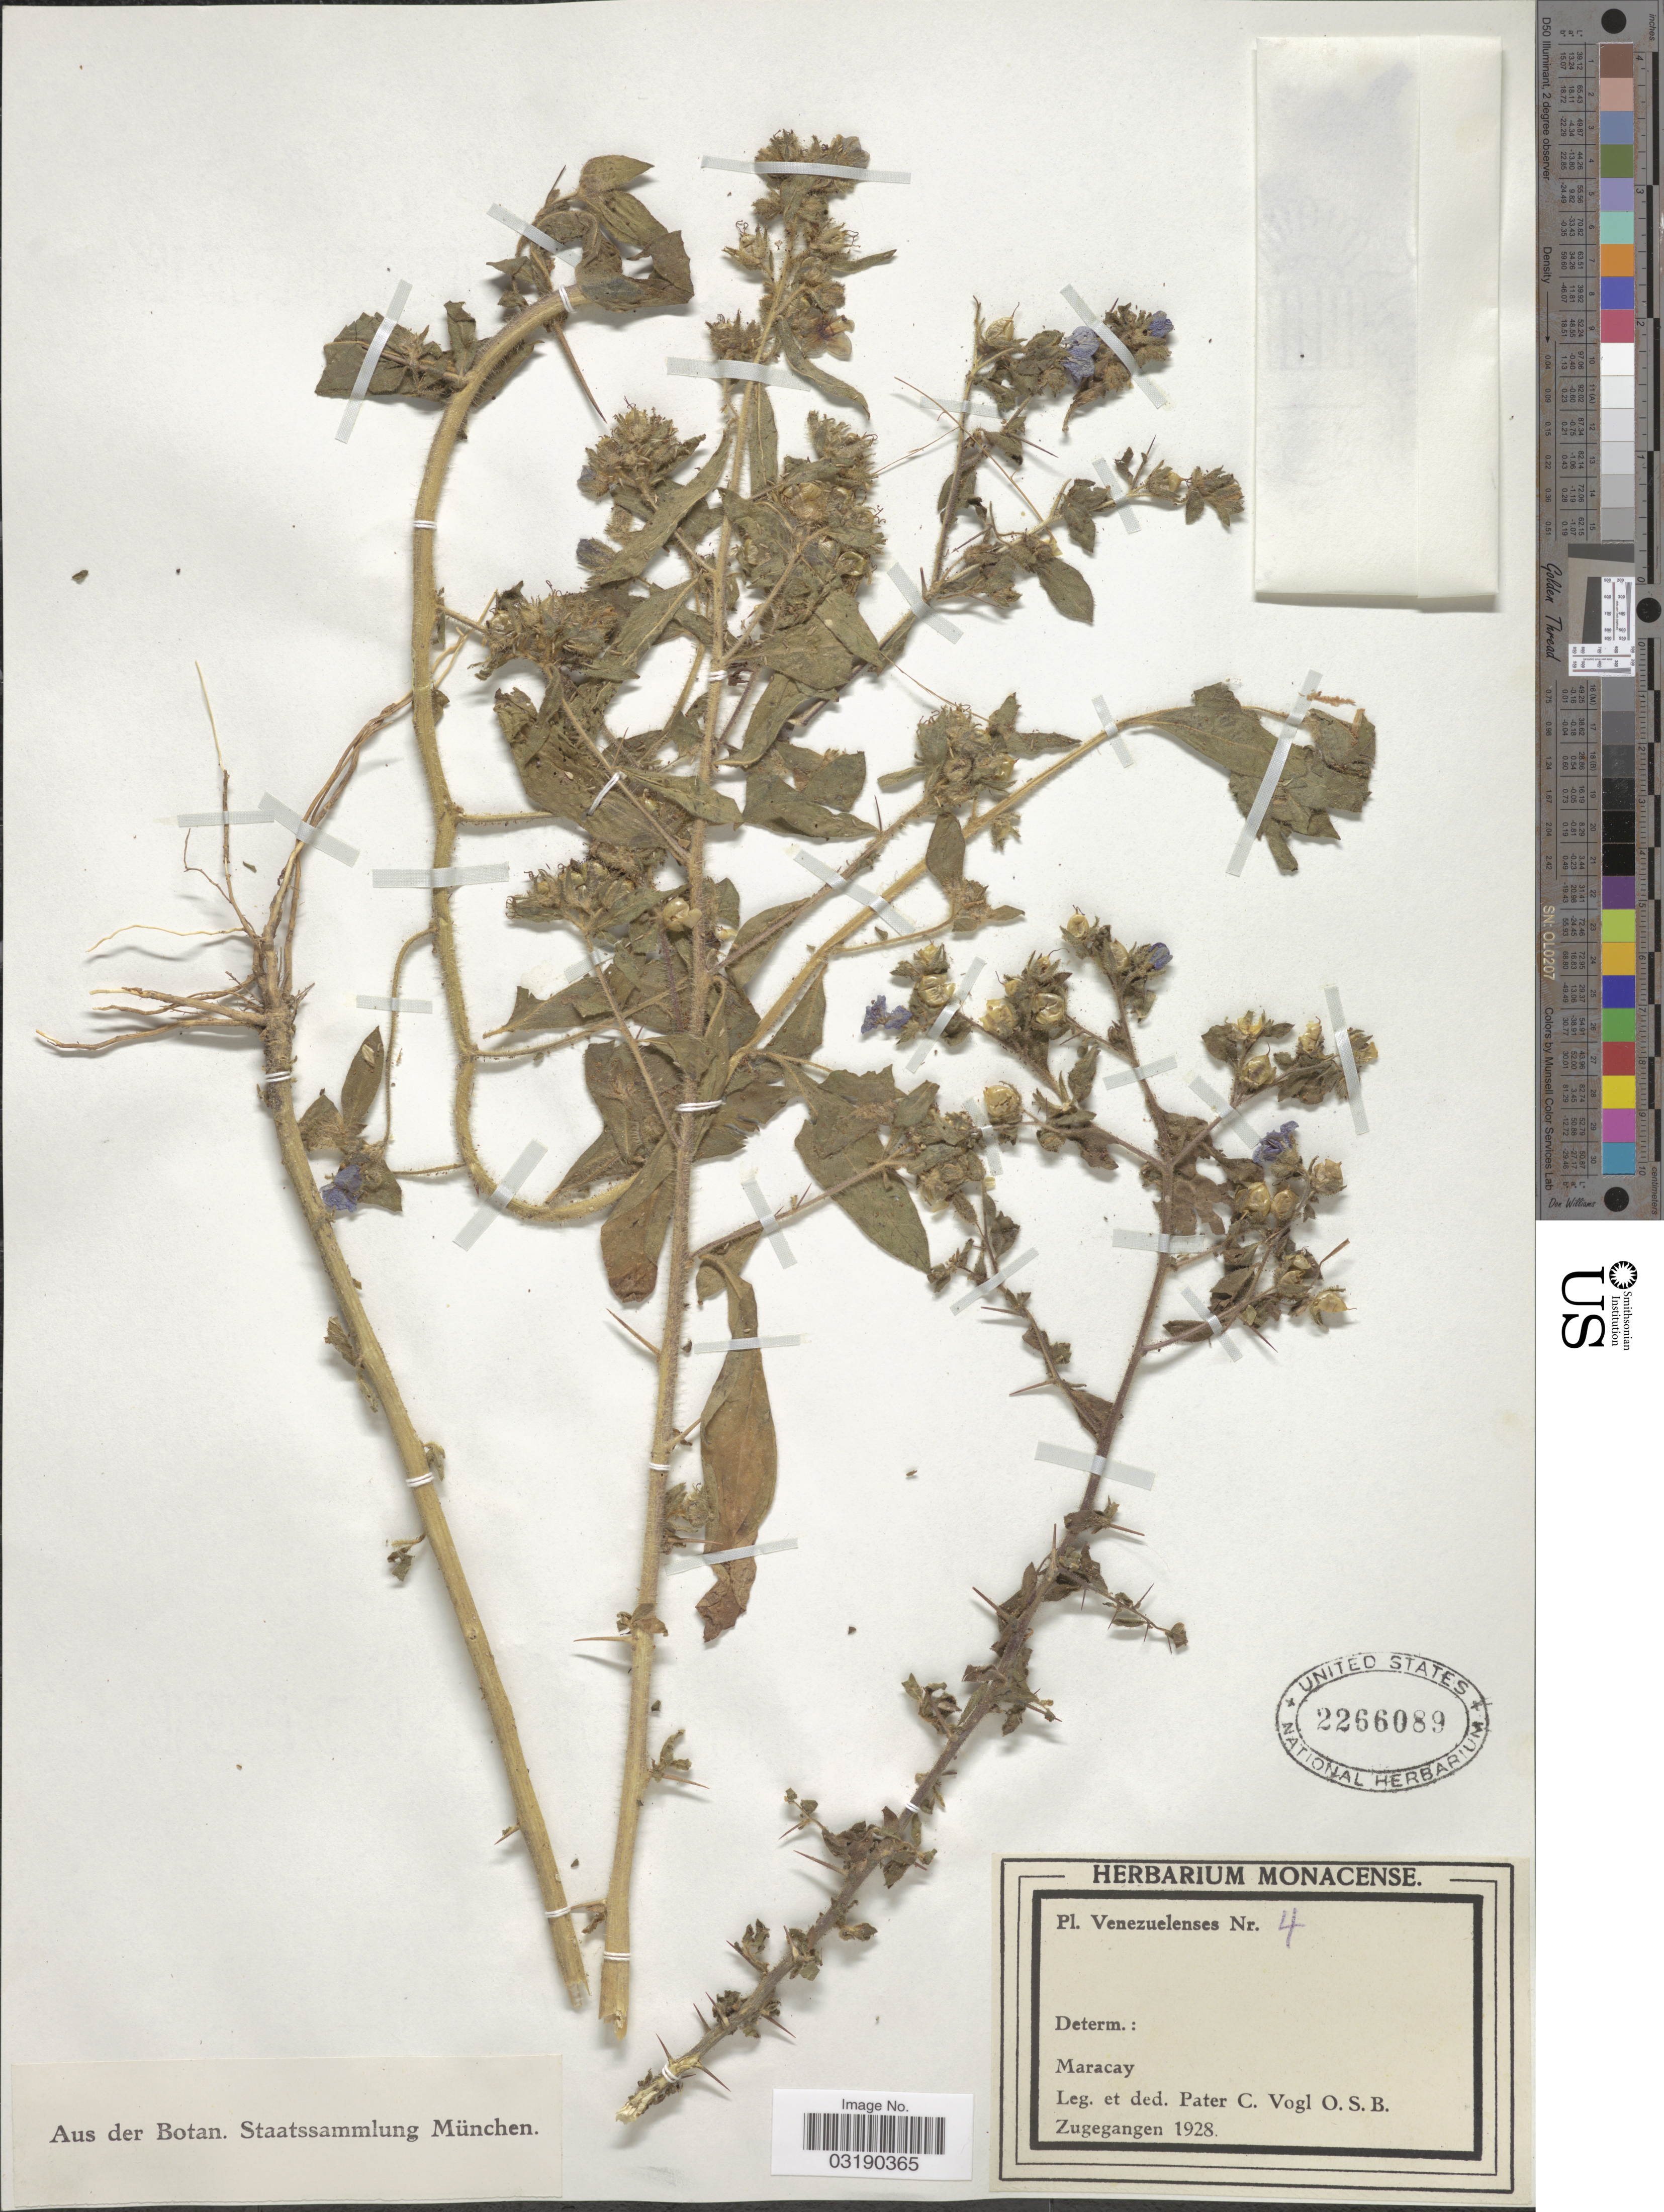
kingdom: Plantae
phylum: Tracheophyta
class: Magnoliopsida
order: Solanales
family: Hydroleaceae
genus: Hydrolea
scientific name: Hydrolea spinosa var. spinosa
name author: L.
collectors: P. Vogl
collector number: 4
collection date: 1928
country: Venezuela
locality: Maracay.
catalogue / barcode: US 2266089